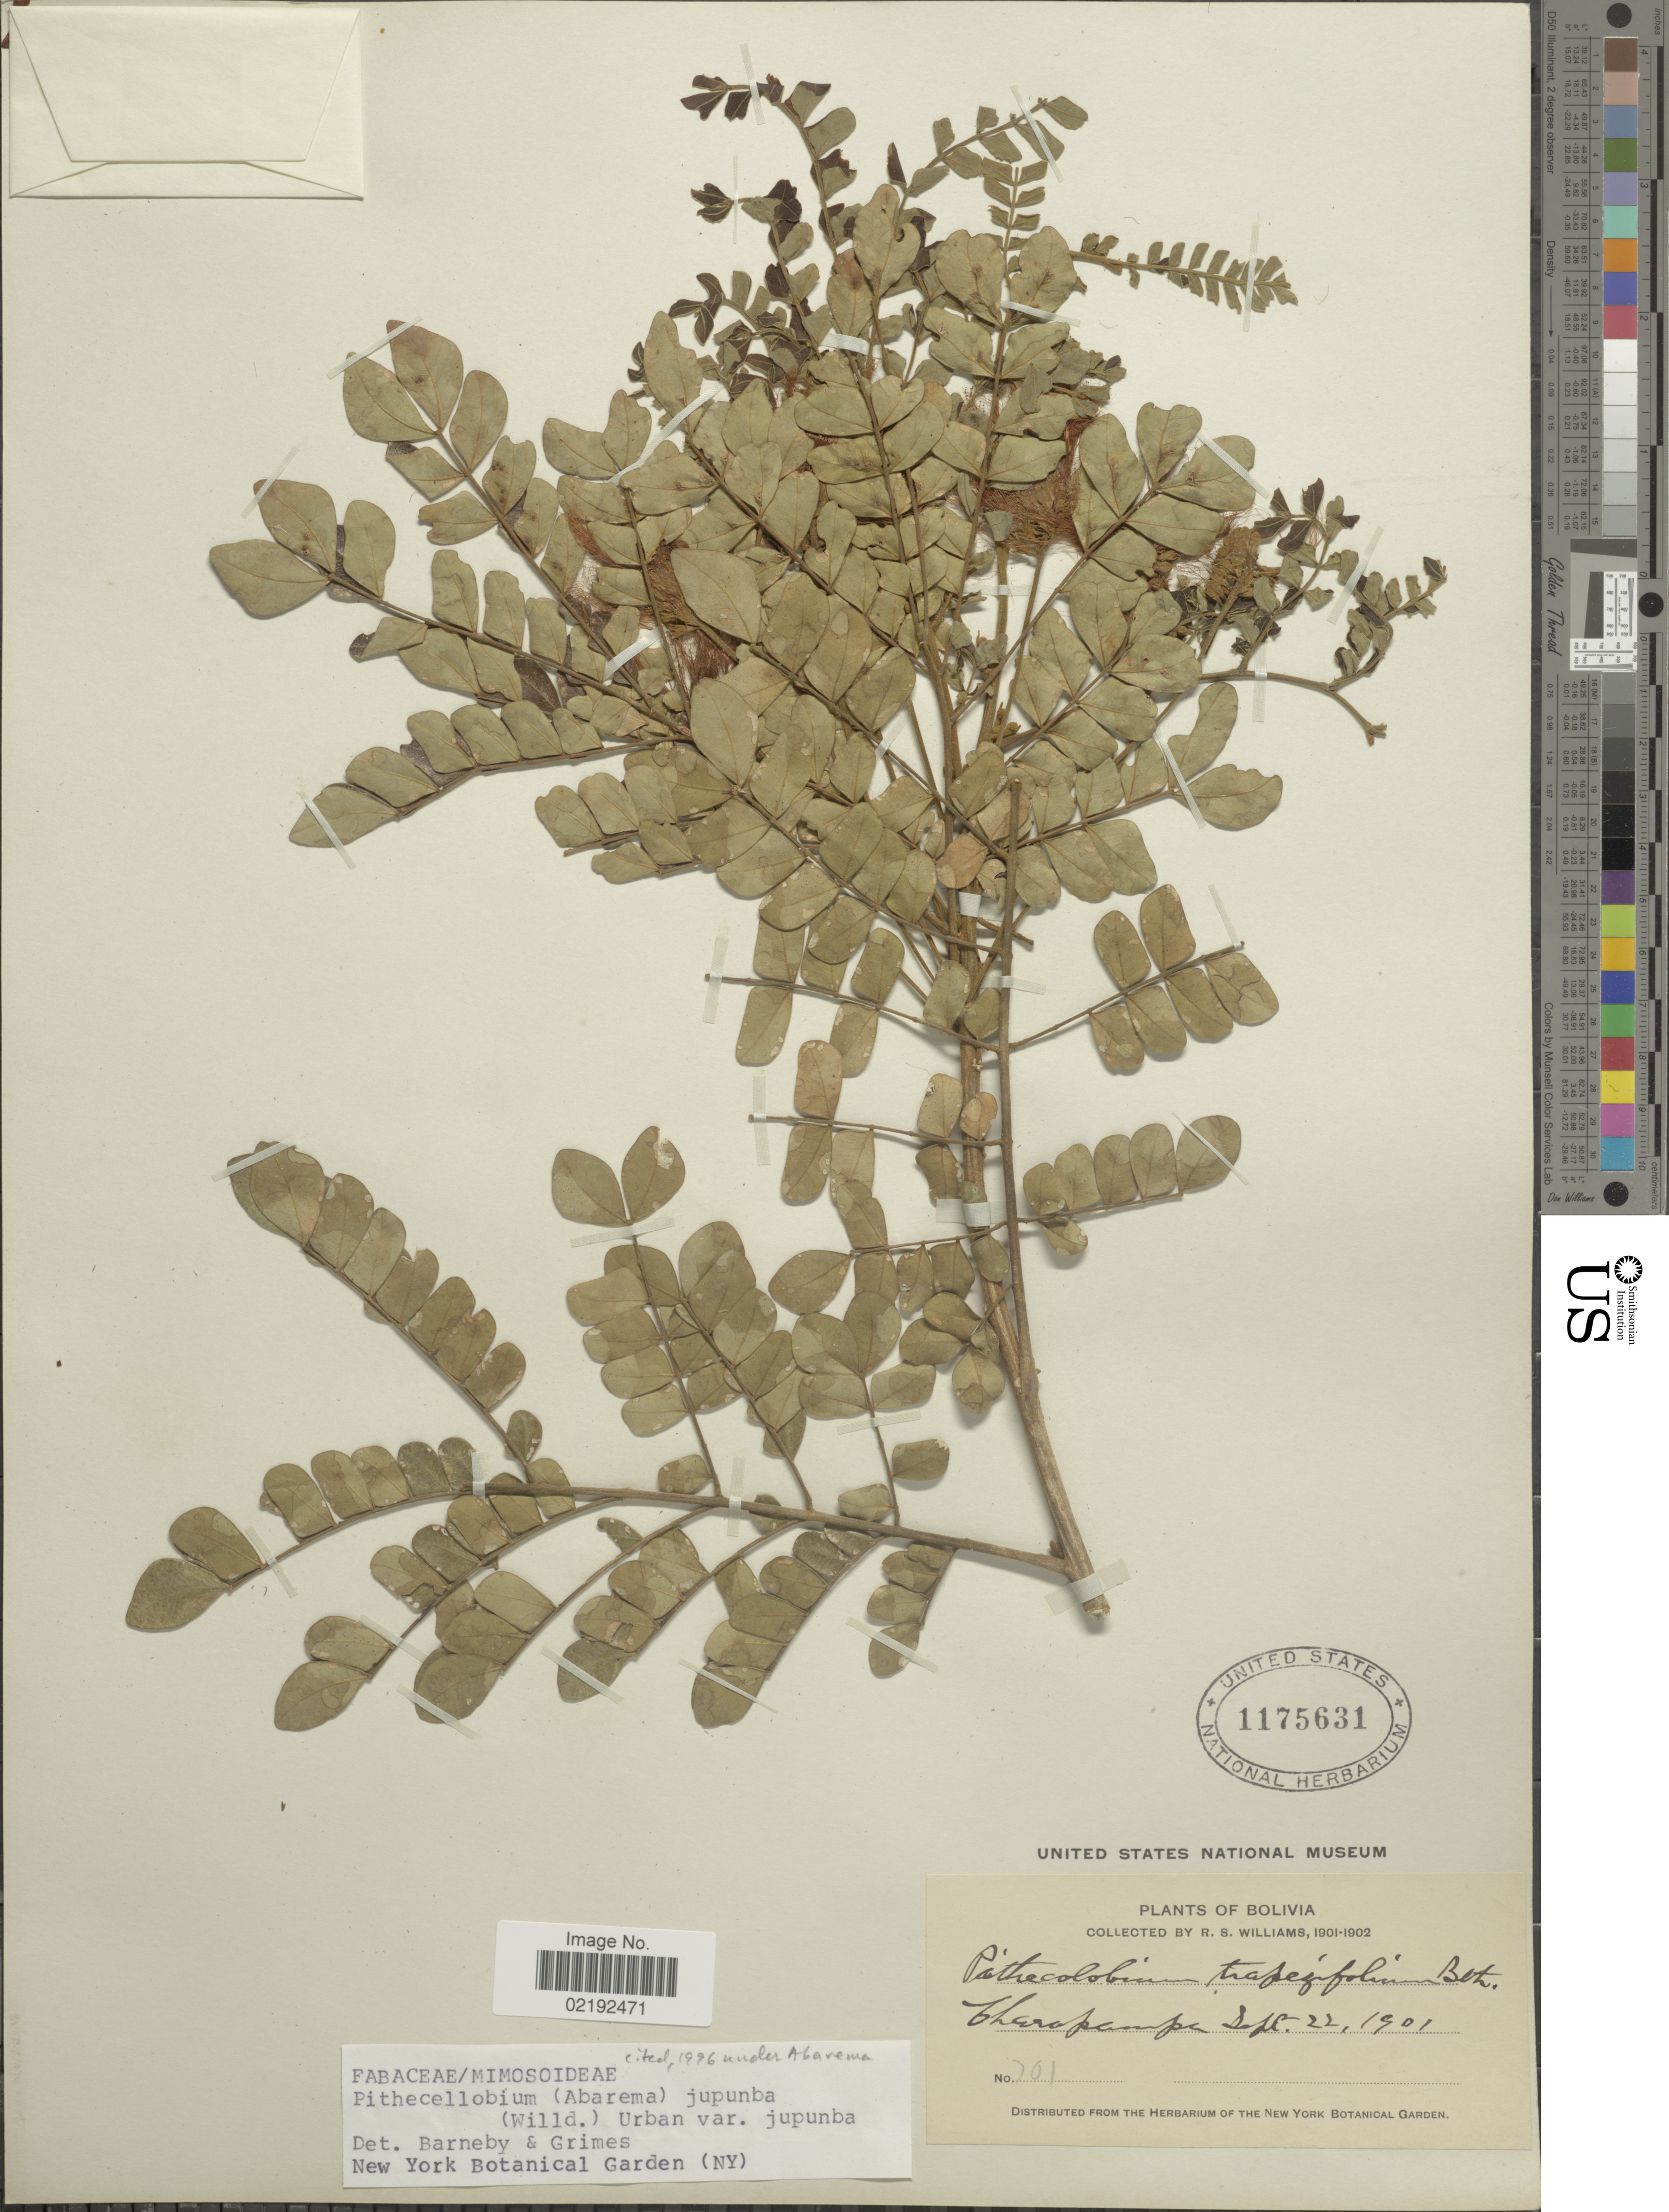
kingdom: Plantae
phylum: Tracheophyta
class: Magnoliopsida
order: Fabales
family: Fabaceae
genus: Abarema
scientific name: Abarema jupunba var. jupunba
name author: (Willd.) Britton & Killip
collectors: R. S. Williams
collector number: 701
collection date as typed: Sep. 22, 1901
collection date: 1901-09-22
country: Bolivia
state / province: La Páz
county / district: Larecaja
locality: Charopampa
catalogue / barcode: US 1175631